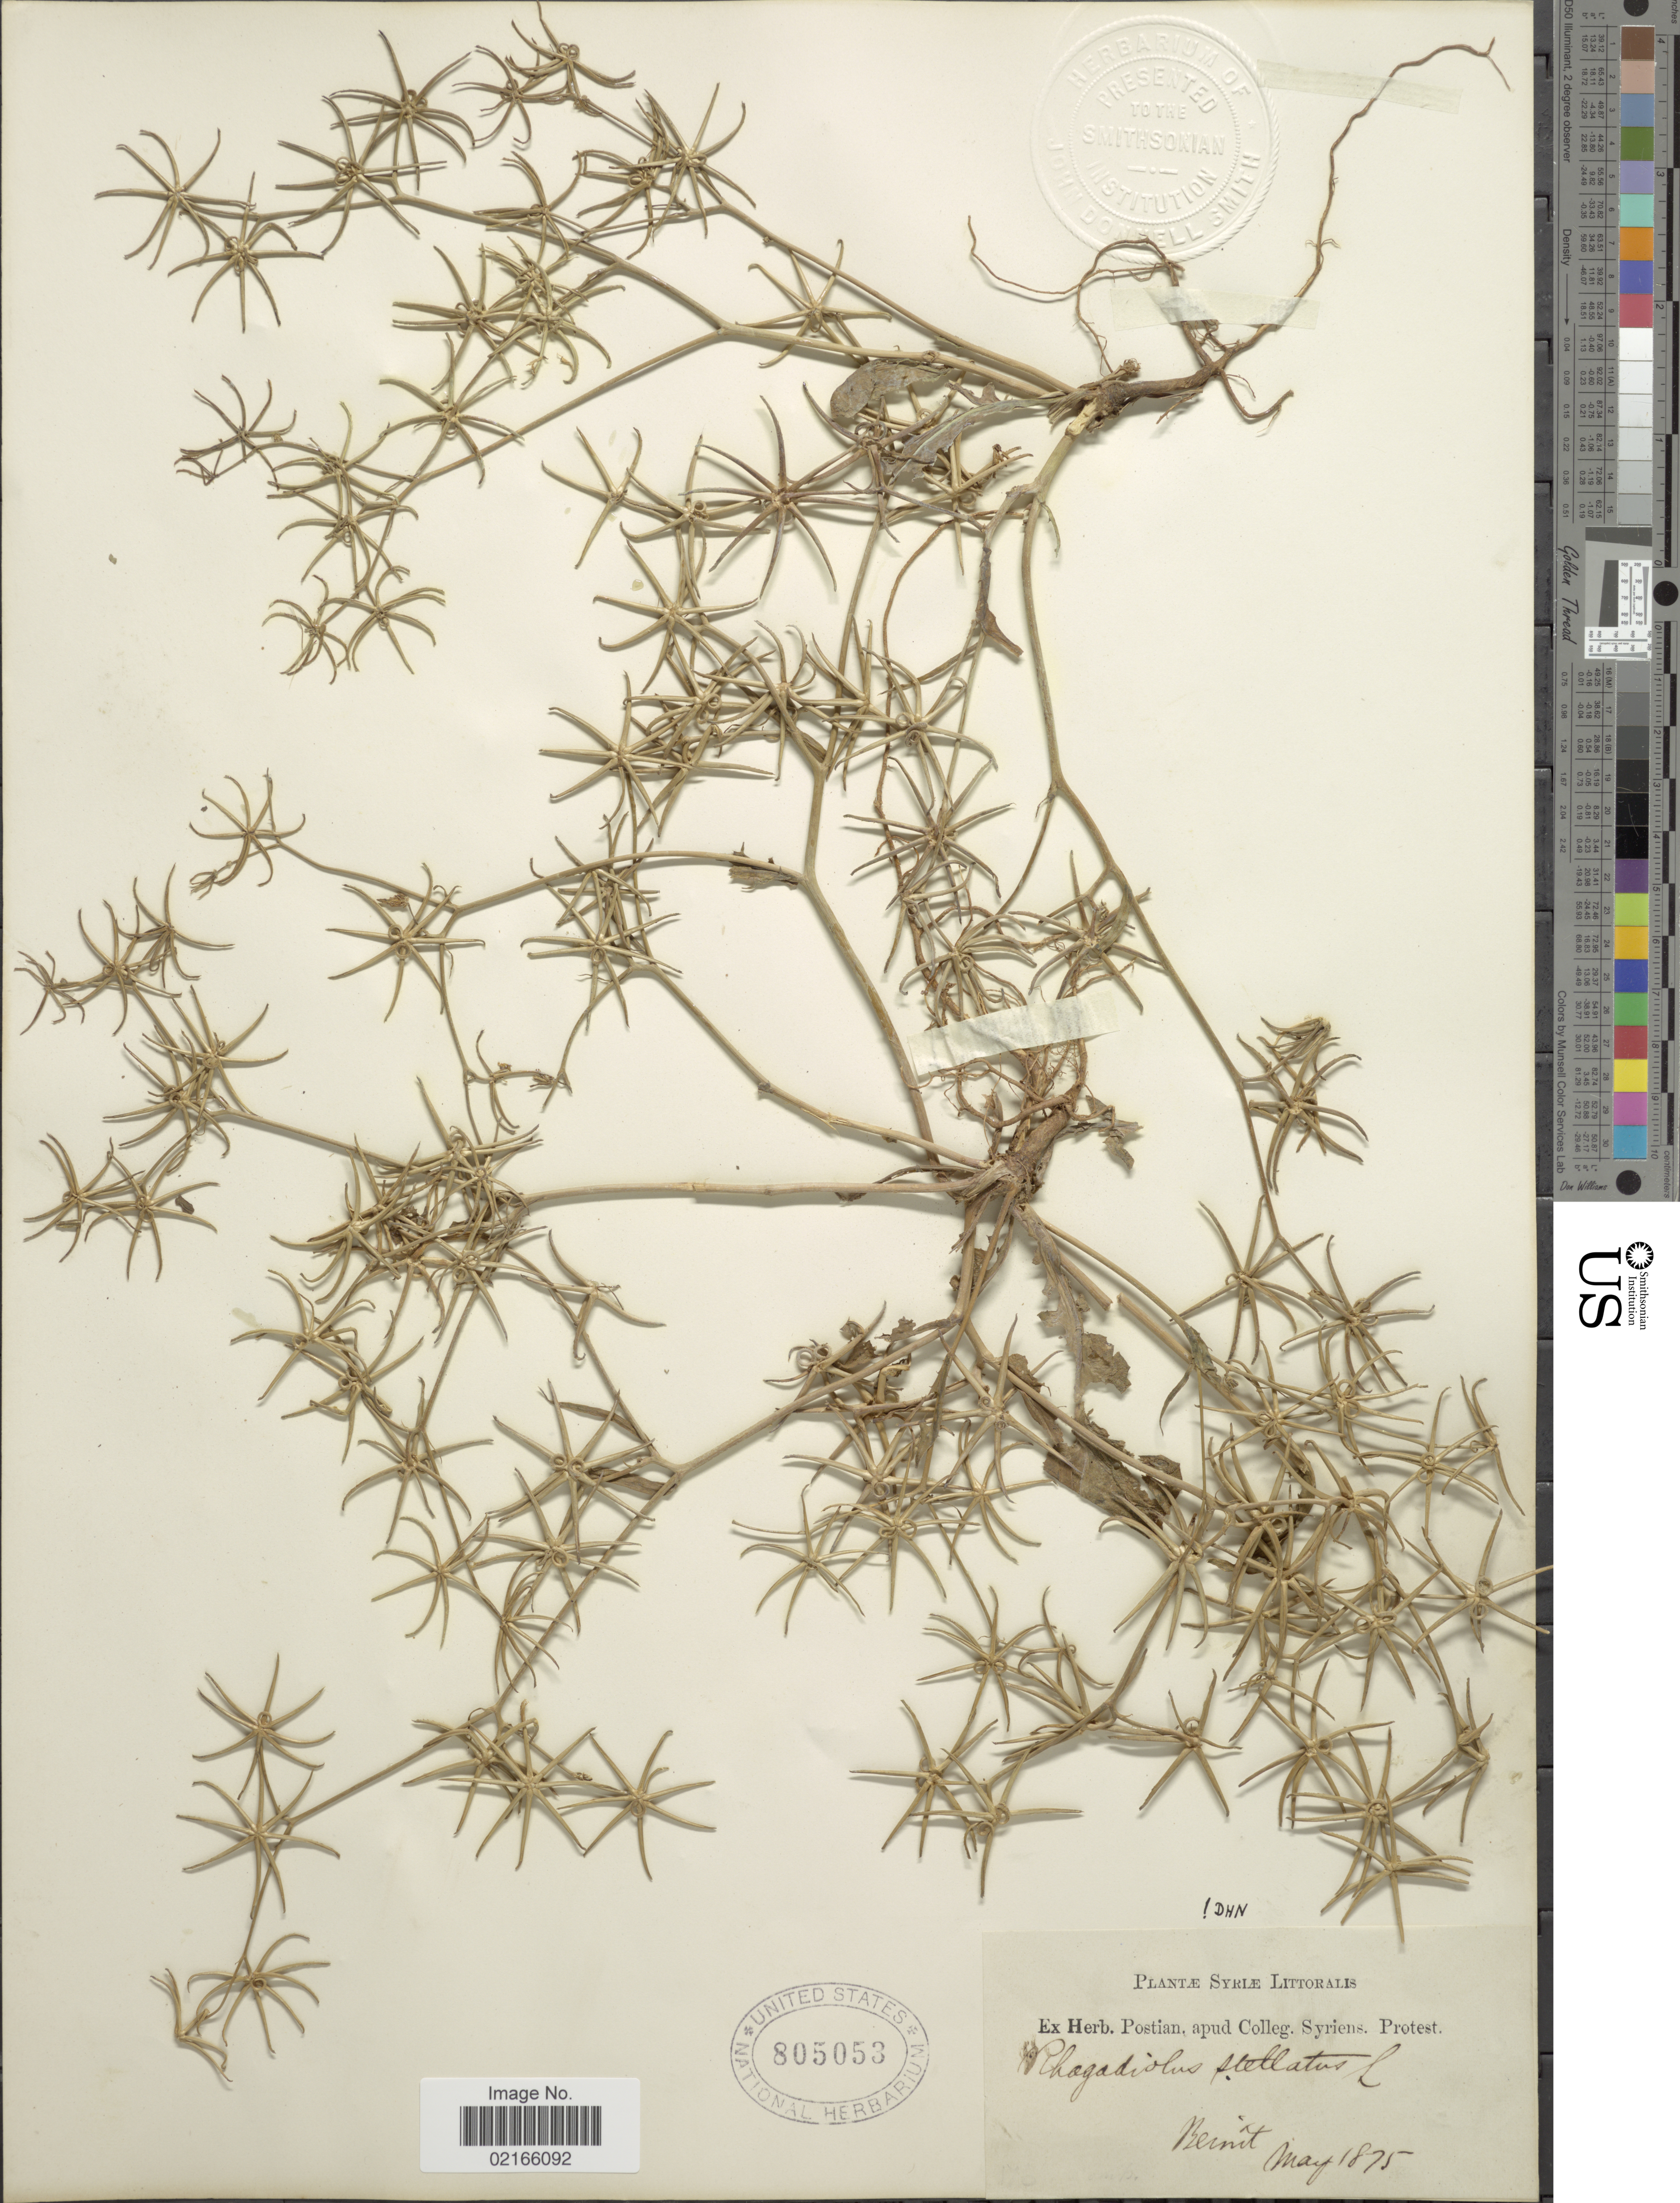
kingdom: Plantae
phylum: Tracheophyta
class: Magnoliopsida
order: Asterales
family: Asteraceae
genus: Rhagadiolus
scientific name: Rhagadiolus stellatus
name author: (L.) Gaertn.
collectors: ex herb. Postian. apud Colleg. Syriens. Protest. USE "Fannie P. A. Shepard" (10308853) AS PRIMARY COLLECTOR INSTEAD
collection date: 1875-05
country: Lebanon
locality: Syria Littoralis, Beirut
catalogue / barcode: US 805053